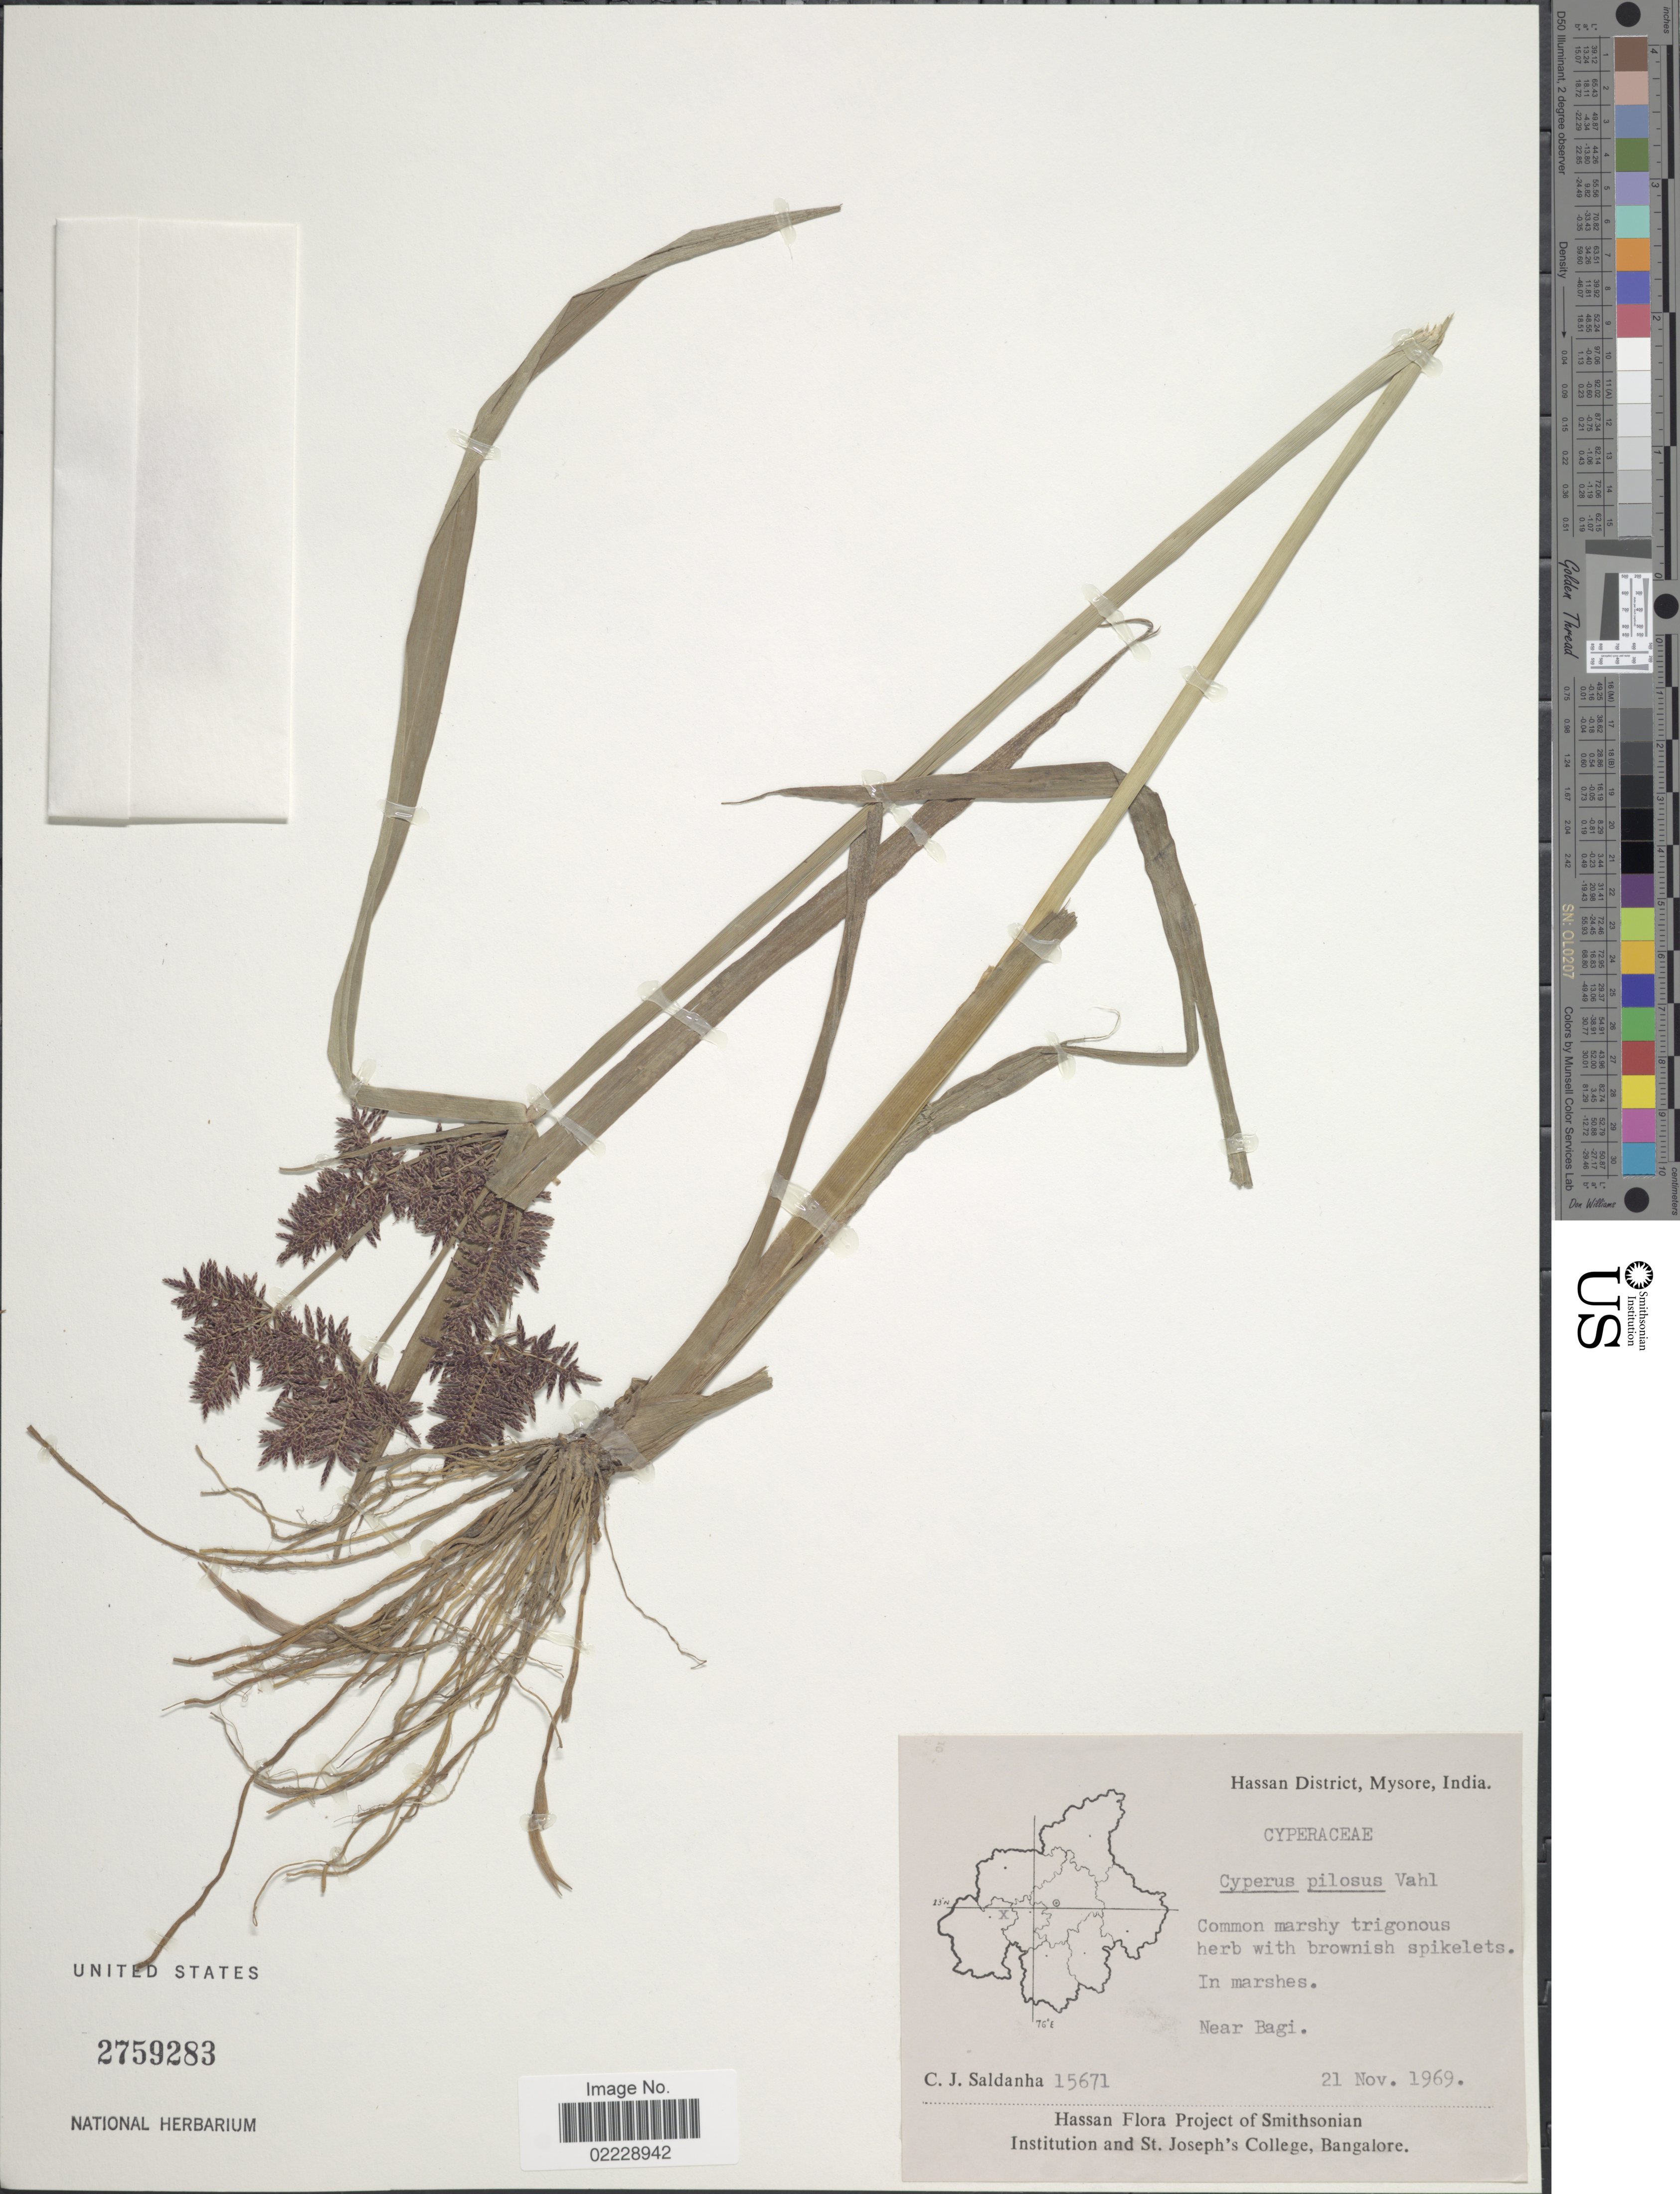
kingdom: Plantae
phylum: Tracheophyta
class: Liliopsida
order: Poales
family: Cyperaceae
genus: Cyperus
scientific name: Cyperus pilosus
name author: Vahl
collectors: C. J. Saldanha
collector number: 15671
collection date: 1969-11-21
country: India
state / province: Karnataka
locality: Hassan District, Mysore. Near Ragi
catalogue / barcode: US 2759283